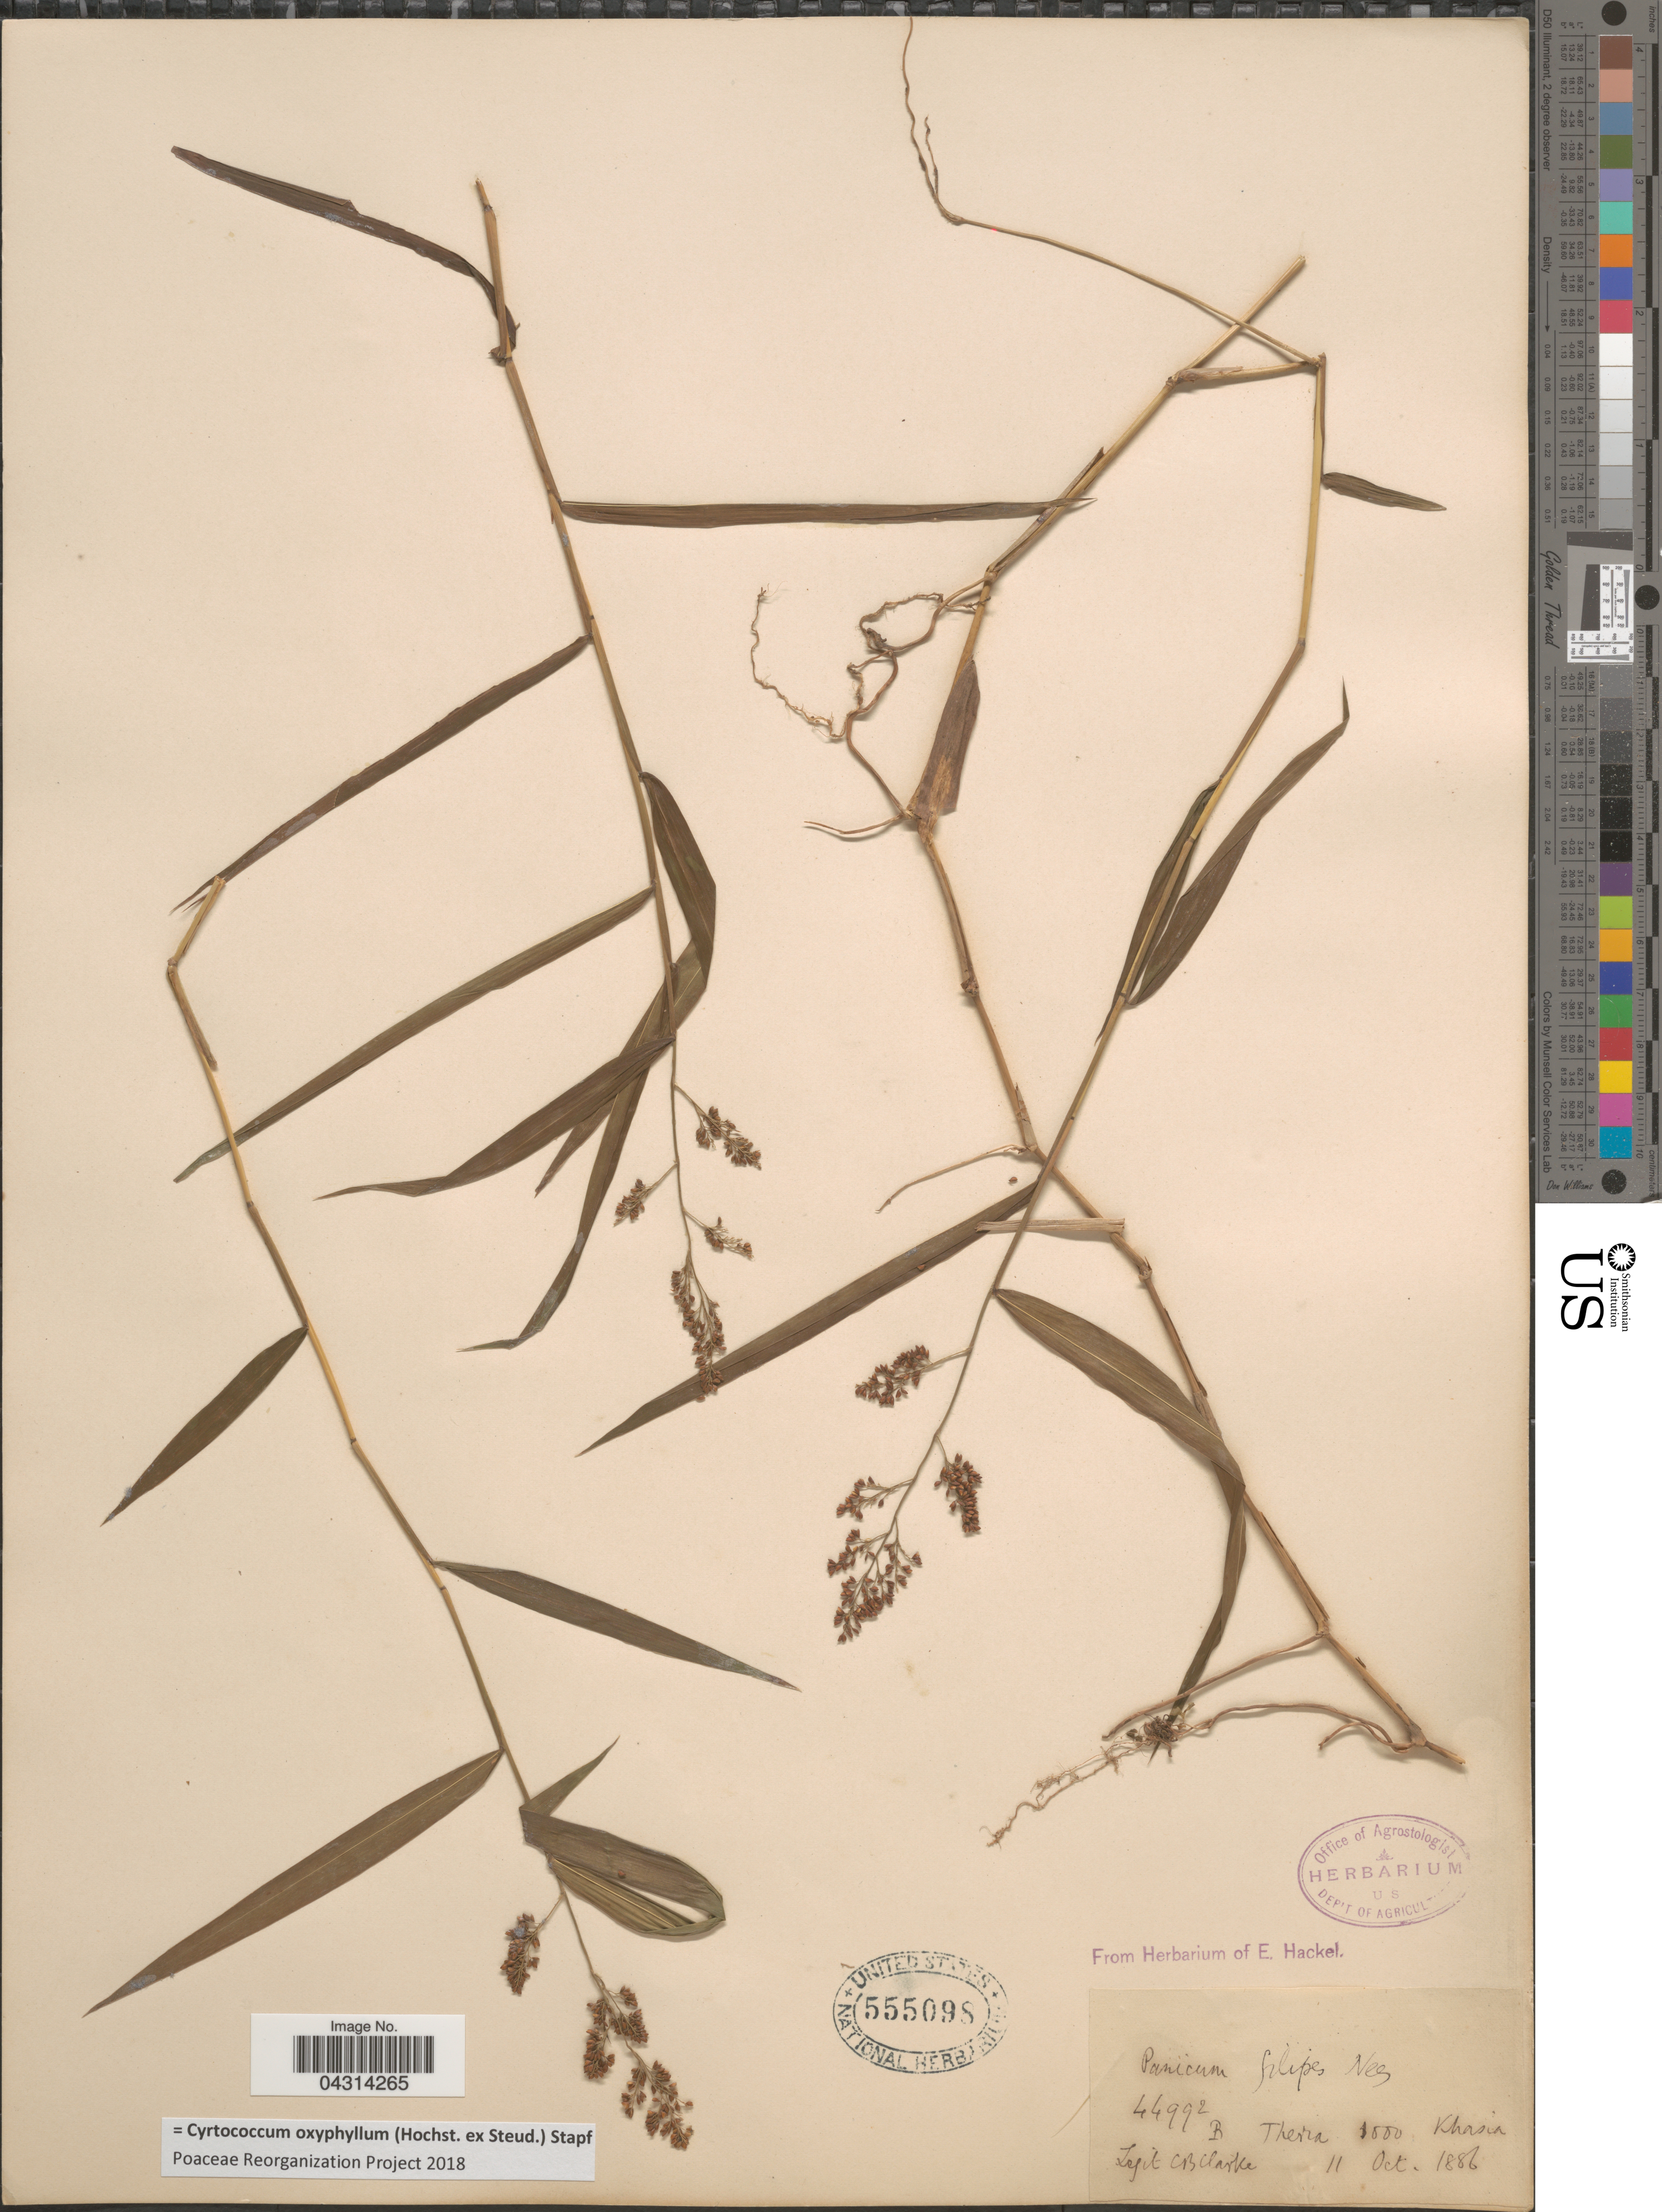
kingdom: Plantae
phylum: Tracheophyta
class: Liliopsida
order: Poales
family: Poaceae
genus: Cyrtococcum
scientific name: Cyrtococcum oxyphyllum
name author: (Steud.) Stapf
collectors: C. B. Clarke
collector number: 44992B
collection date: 1886-10-11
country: India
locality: Thera. Khasia.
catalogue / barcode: US 555098